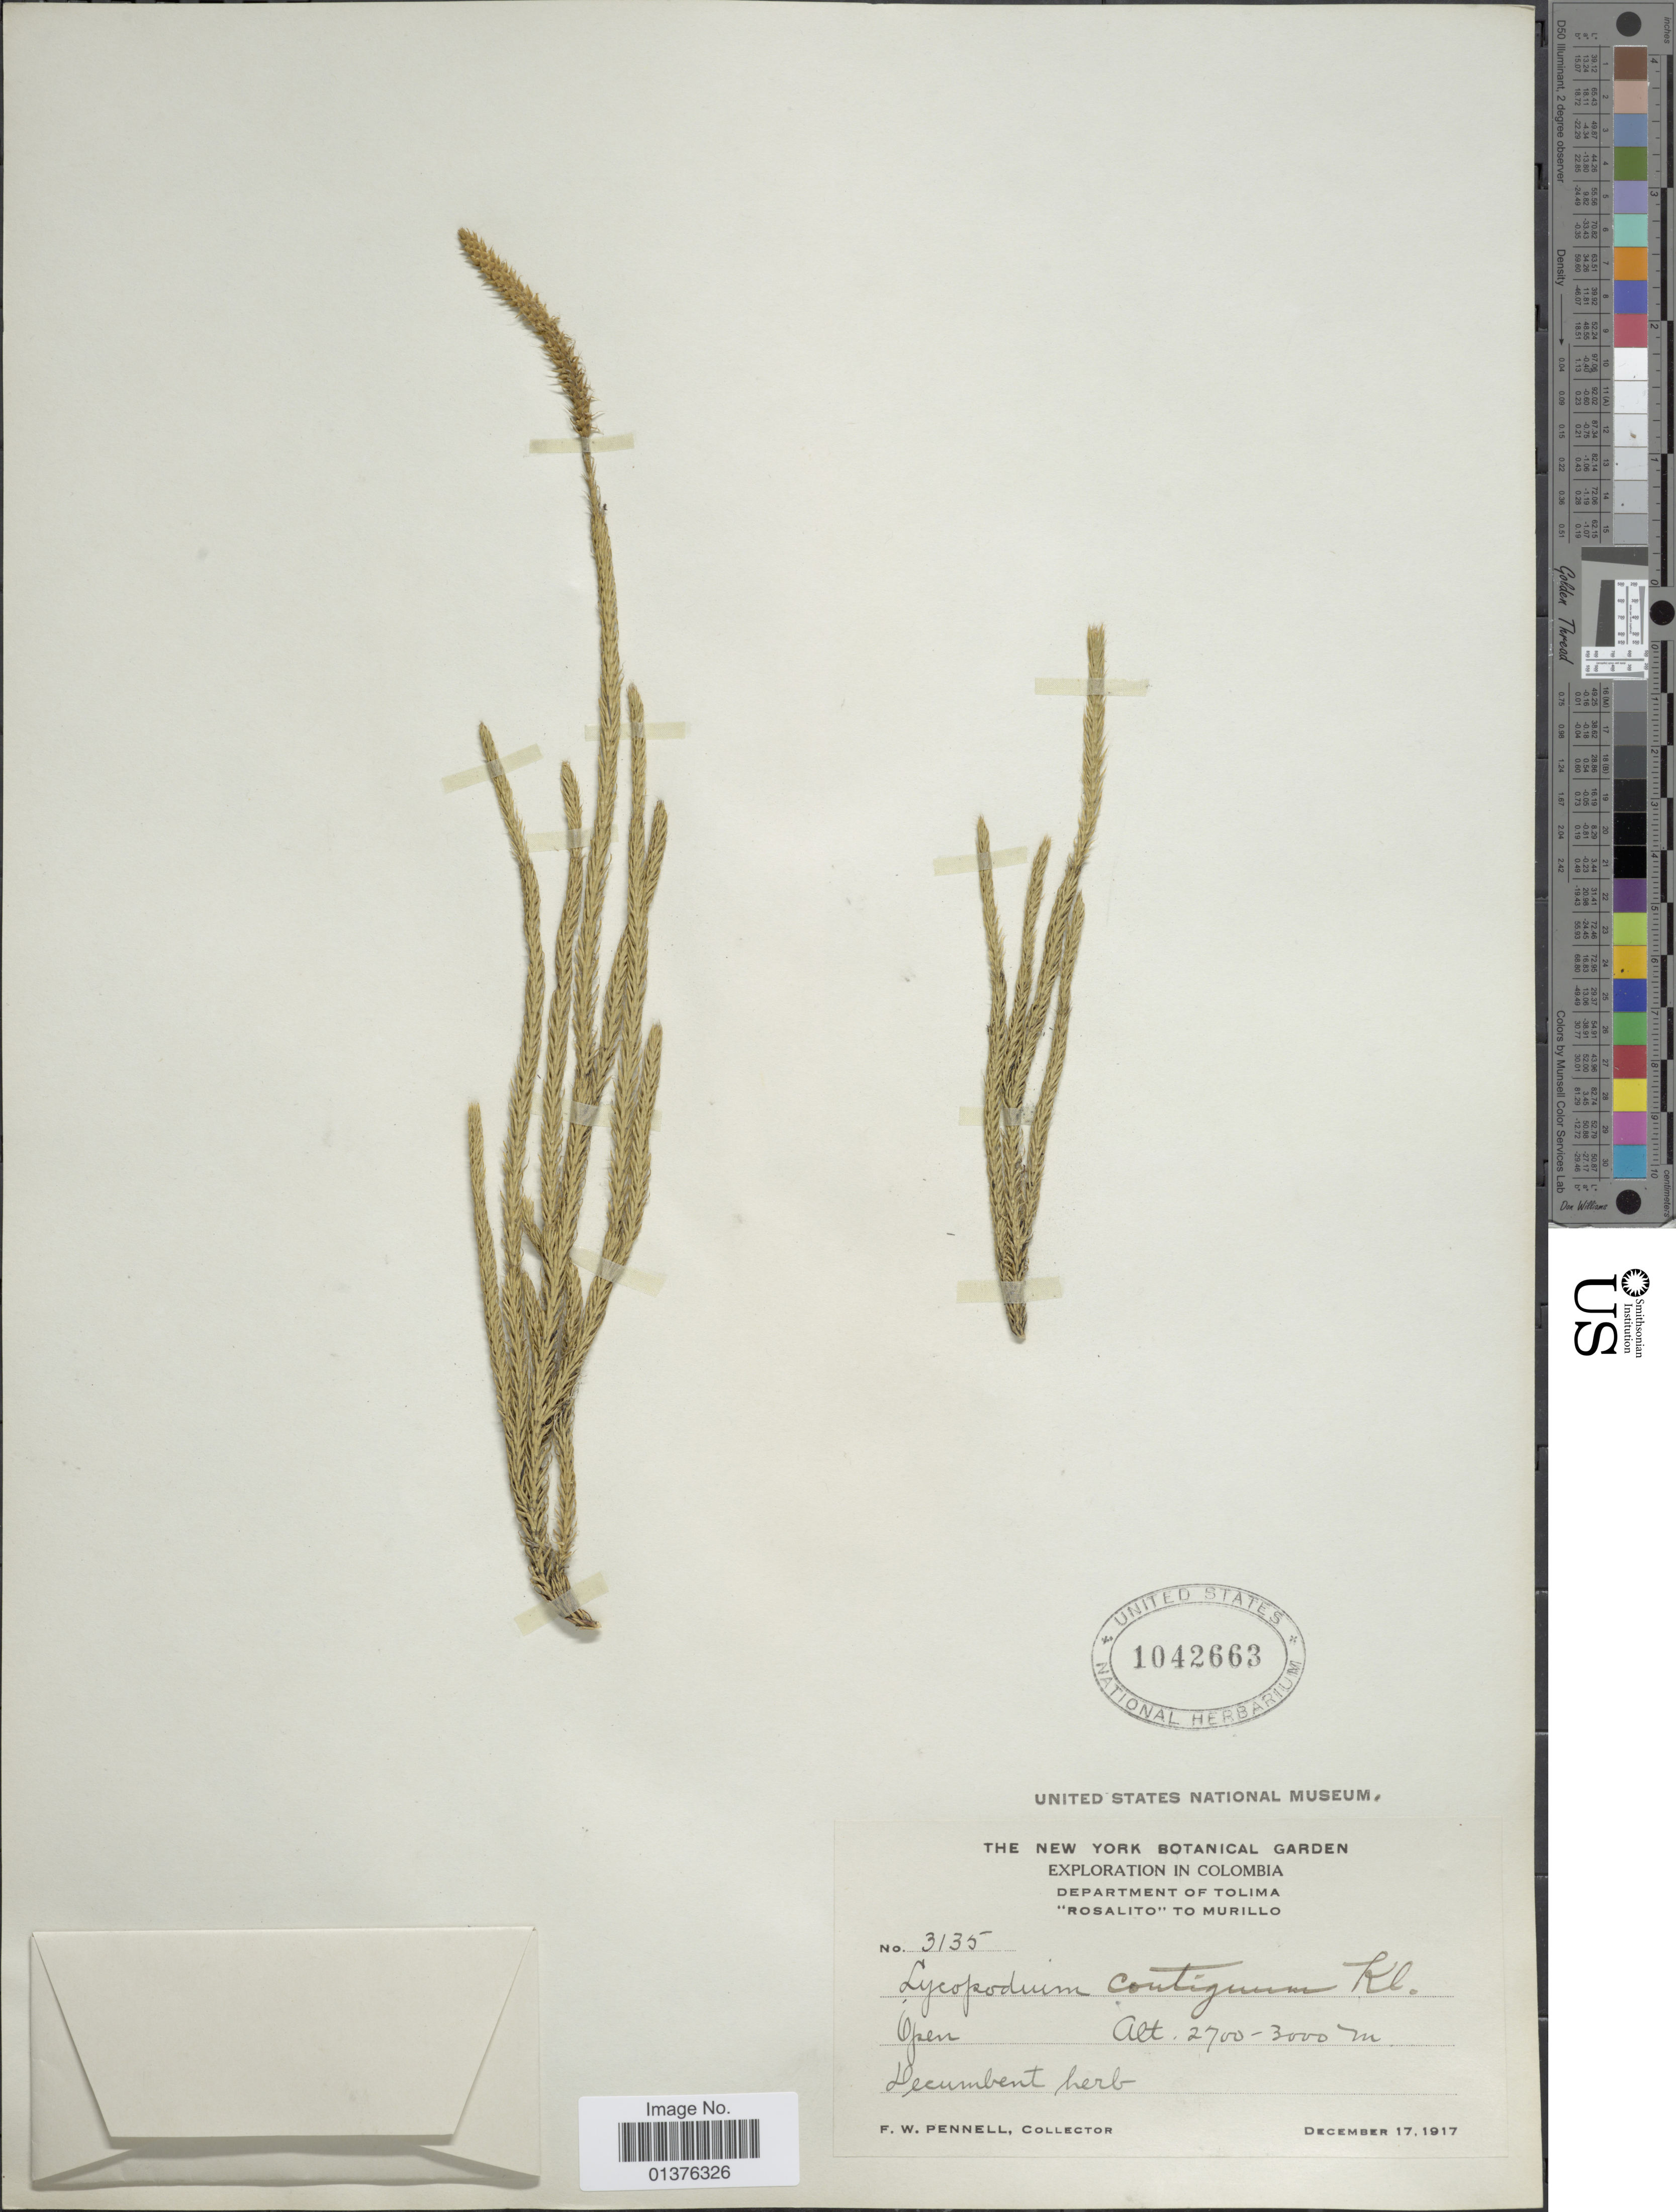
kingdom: Plantae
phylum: Tracheophyta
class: Lycopodiopsida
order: Lycopodiales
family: Lycopodiaceae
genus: Lycopodium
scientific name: Lycopodium clavatum subsp. contiguum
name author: (Klotzsch) B. Øllg.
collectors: F. W. Pennell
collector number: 3135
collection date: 1917-12-17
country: Colombia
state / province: Tolima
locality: Rosalito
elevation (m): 2700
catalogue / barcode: US 1042663